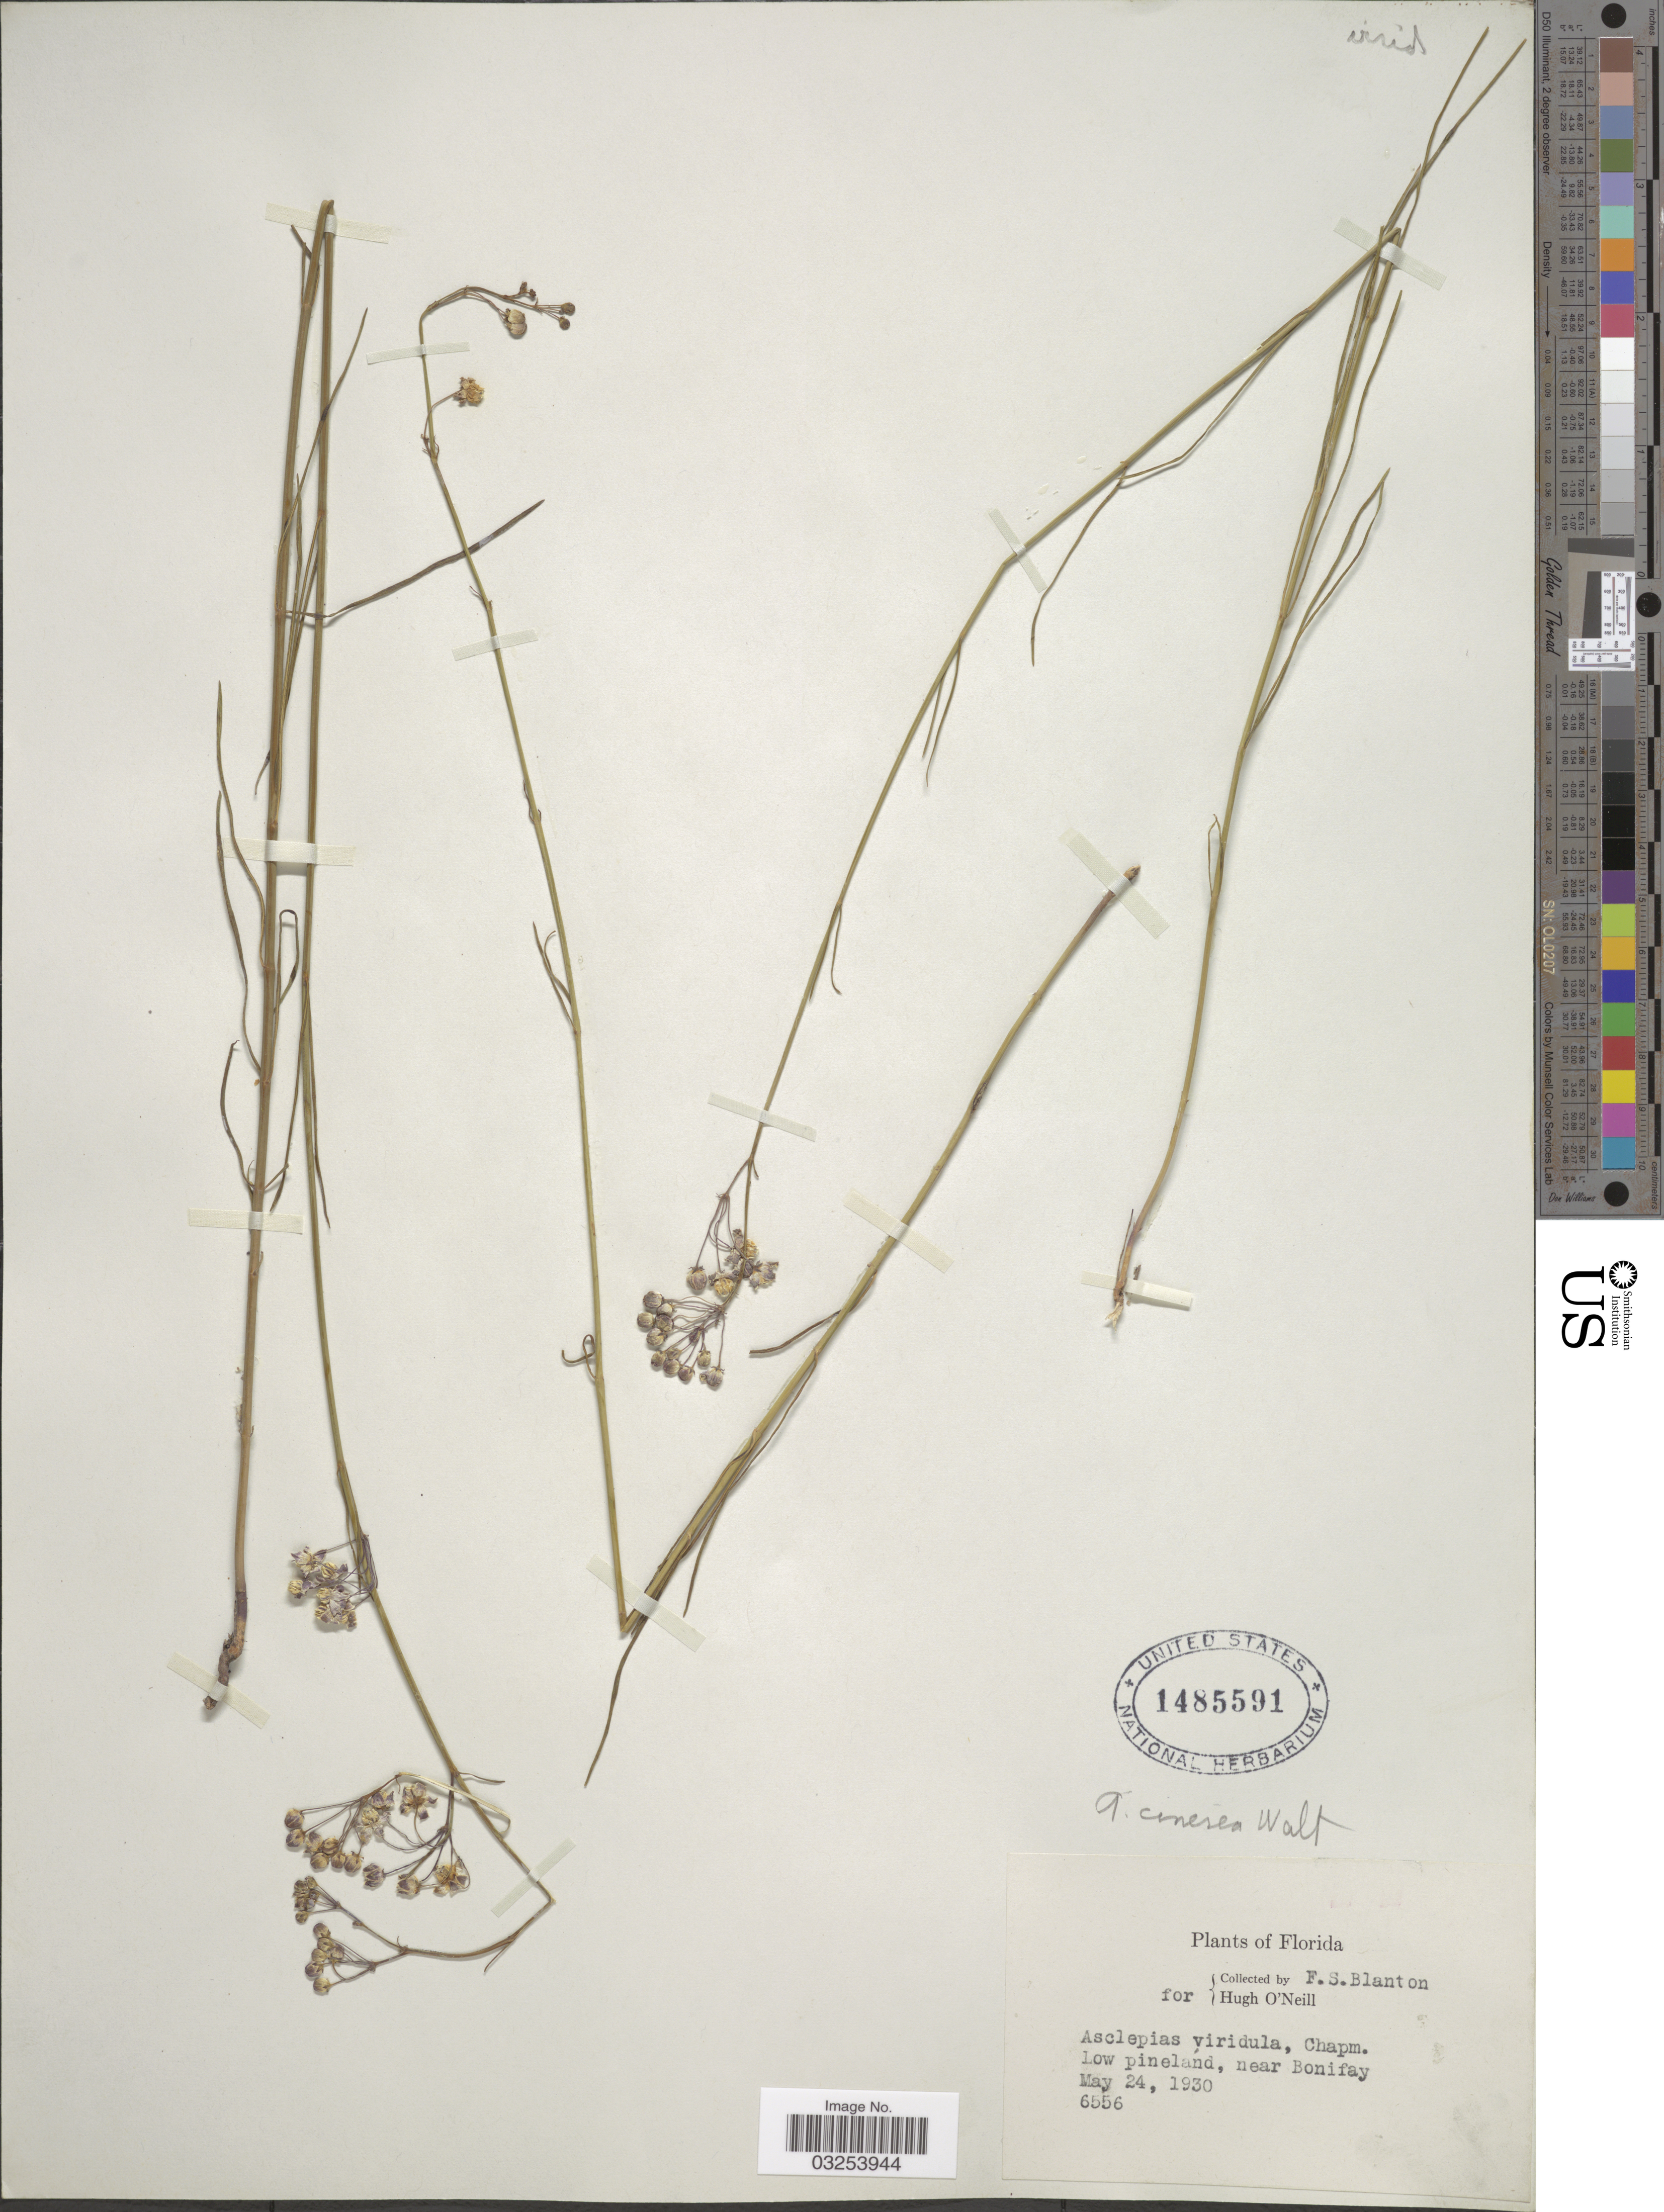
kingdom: Plantae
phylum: Tracheophyta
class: Magnoliopsida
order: Gentianales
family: Apocynaceae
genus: Asclepias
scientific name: Asclepias cinerea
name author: Walter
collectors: F. S. Blanton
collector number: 6556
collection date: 1930-05-24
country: United States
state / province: Florida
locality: Near Bonifay.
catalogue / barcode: US 1485591